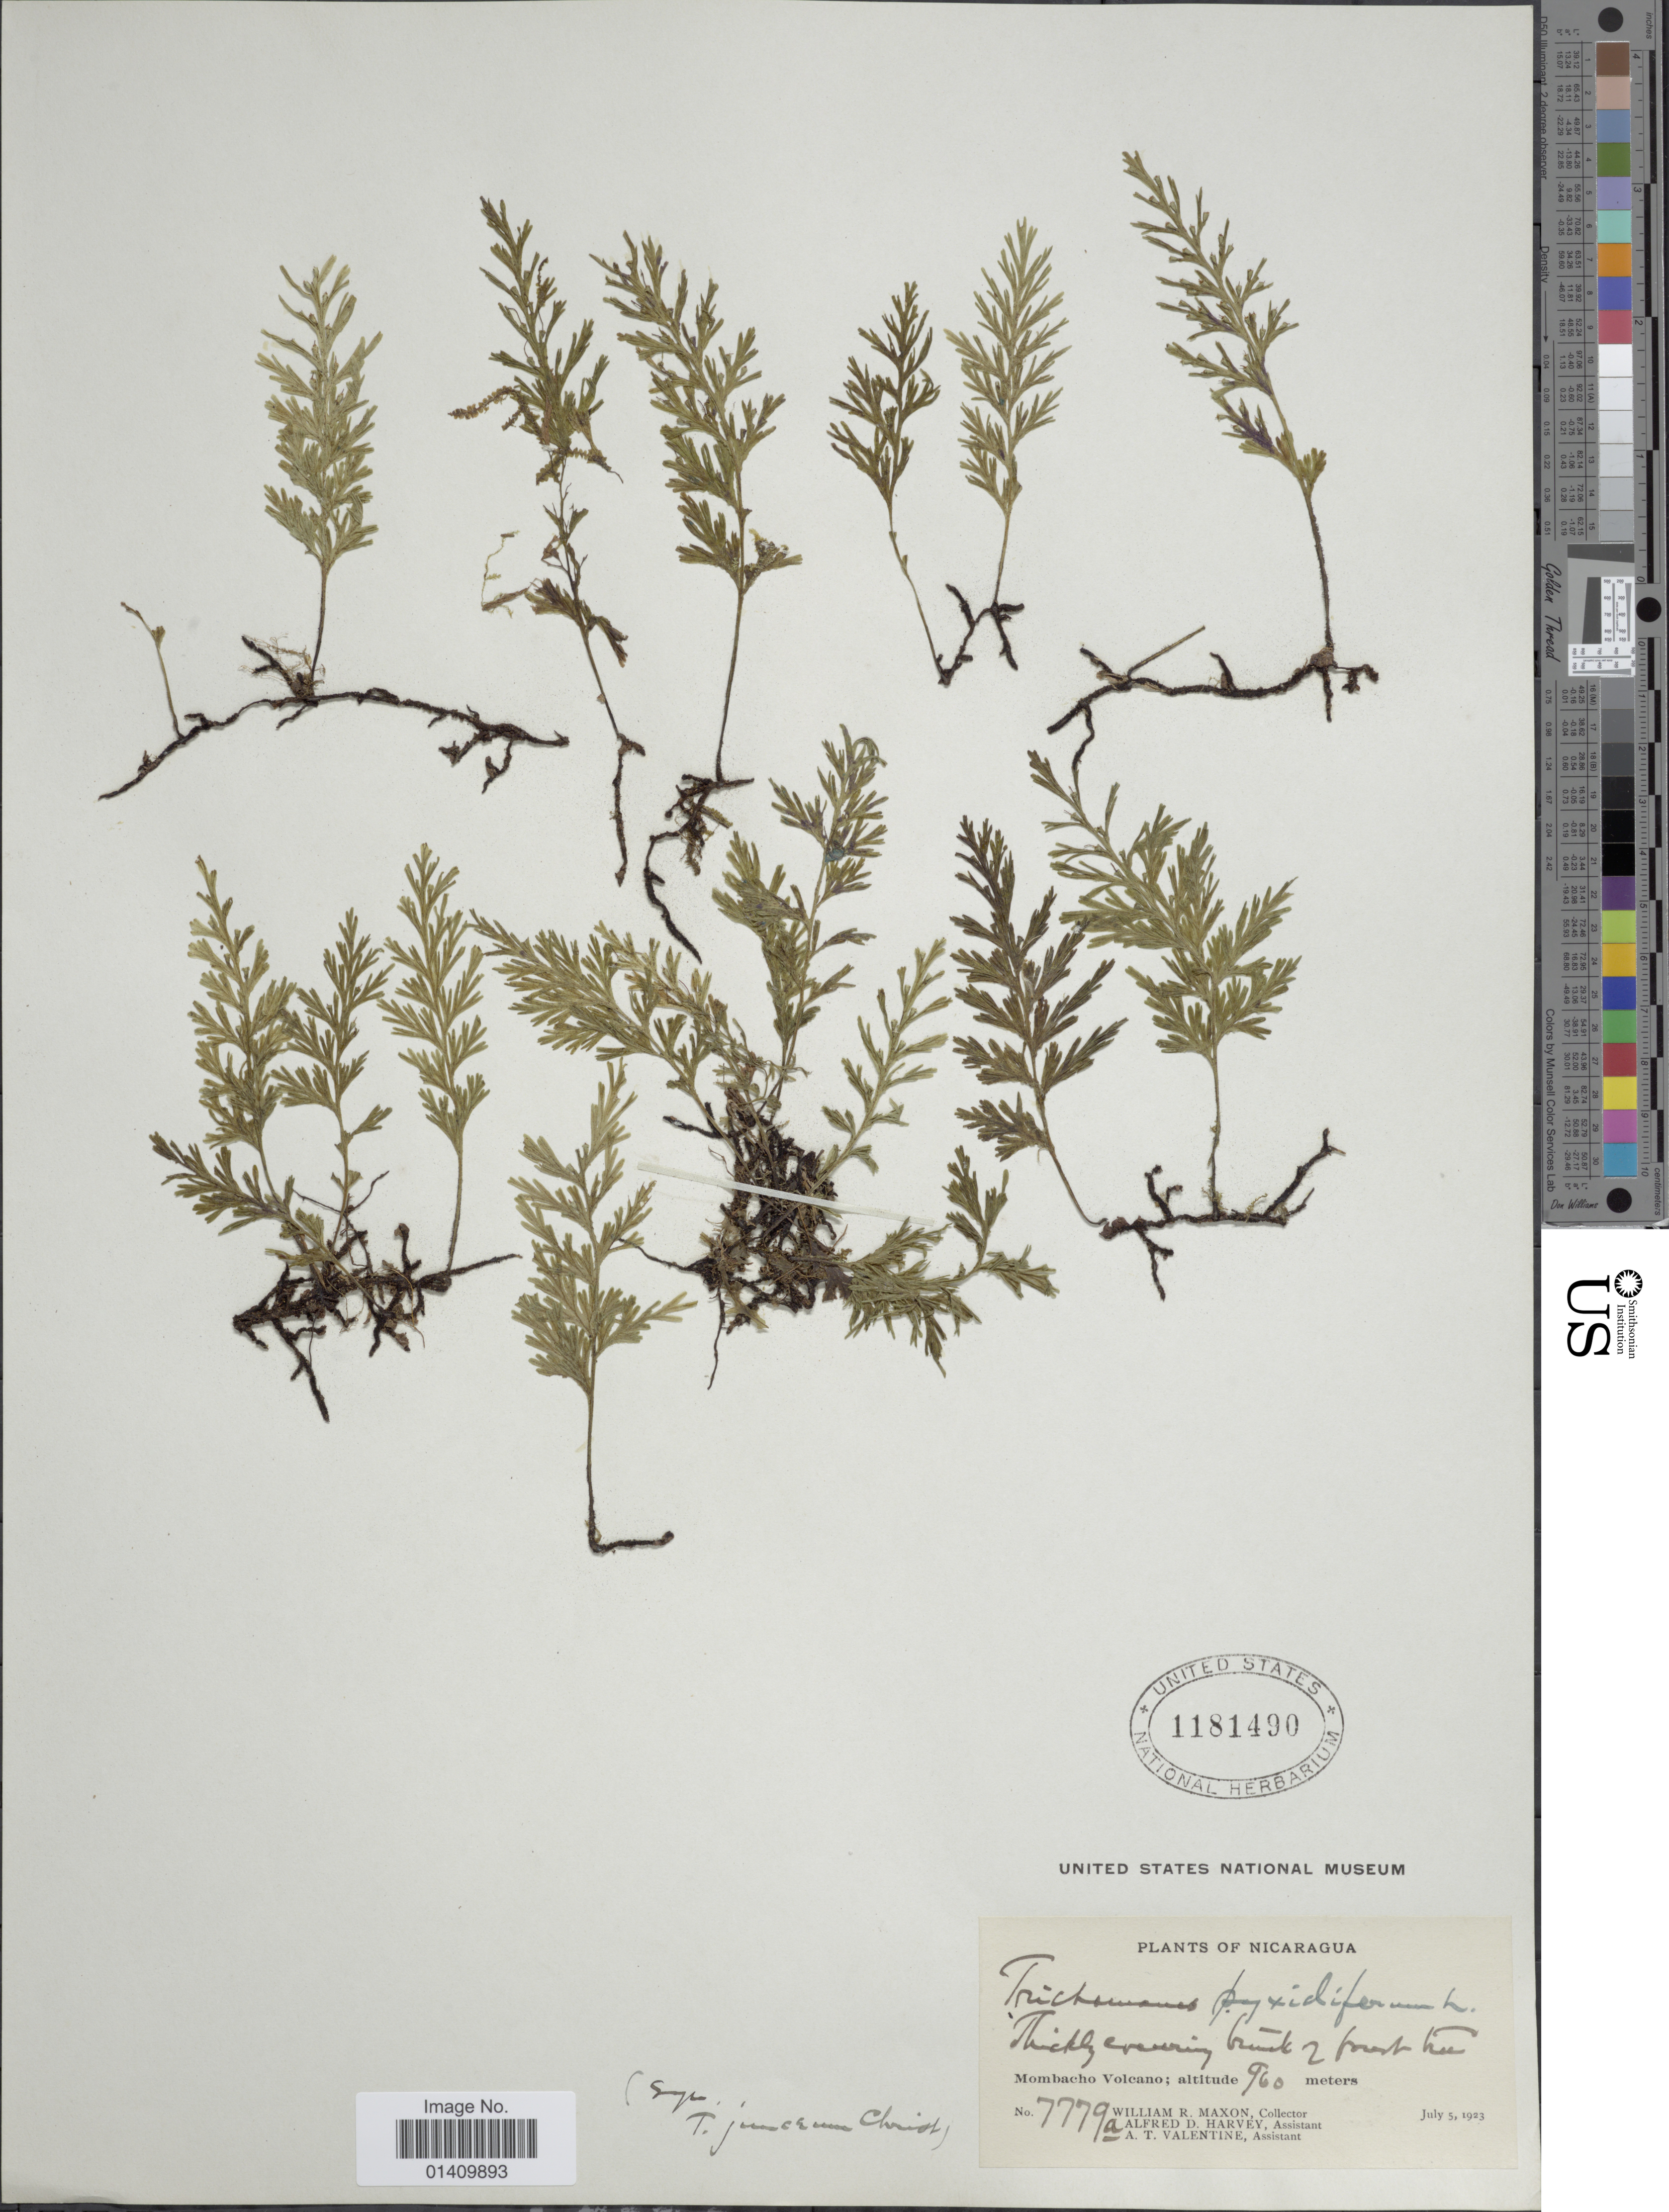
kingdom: Plantae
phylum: Tracheophyta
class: Polypodiopsida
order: Hymenophyllales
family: Hymenophyllaceae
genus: Polyphlebium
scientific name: Polyphlebium pyxidiferum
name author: (L.) Ebihara & Dubuisson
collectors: W. R. Maxon, A. D. Harvey & A. Valentine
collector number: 7779A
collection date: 1923-07-05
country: Nicaragua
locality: Mombacho Volcano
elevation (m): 960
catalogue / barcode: US 1181490